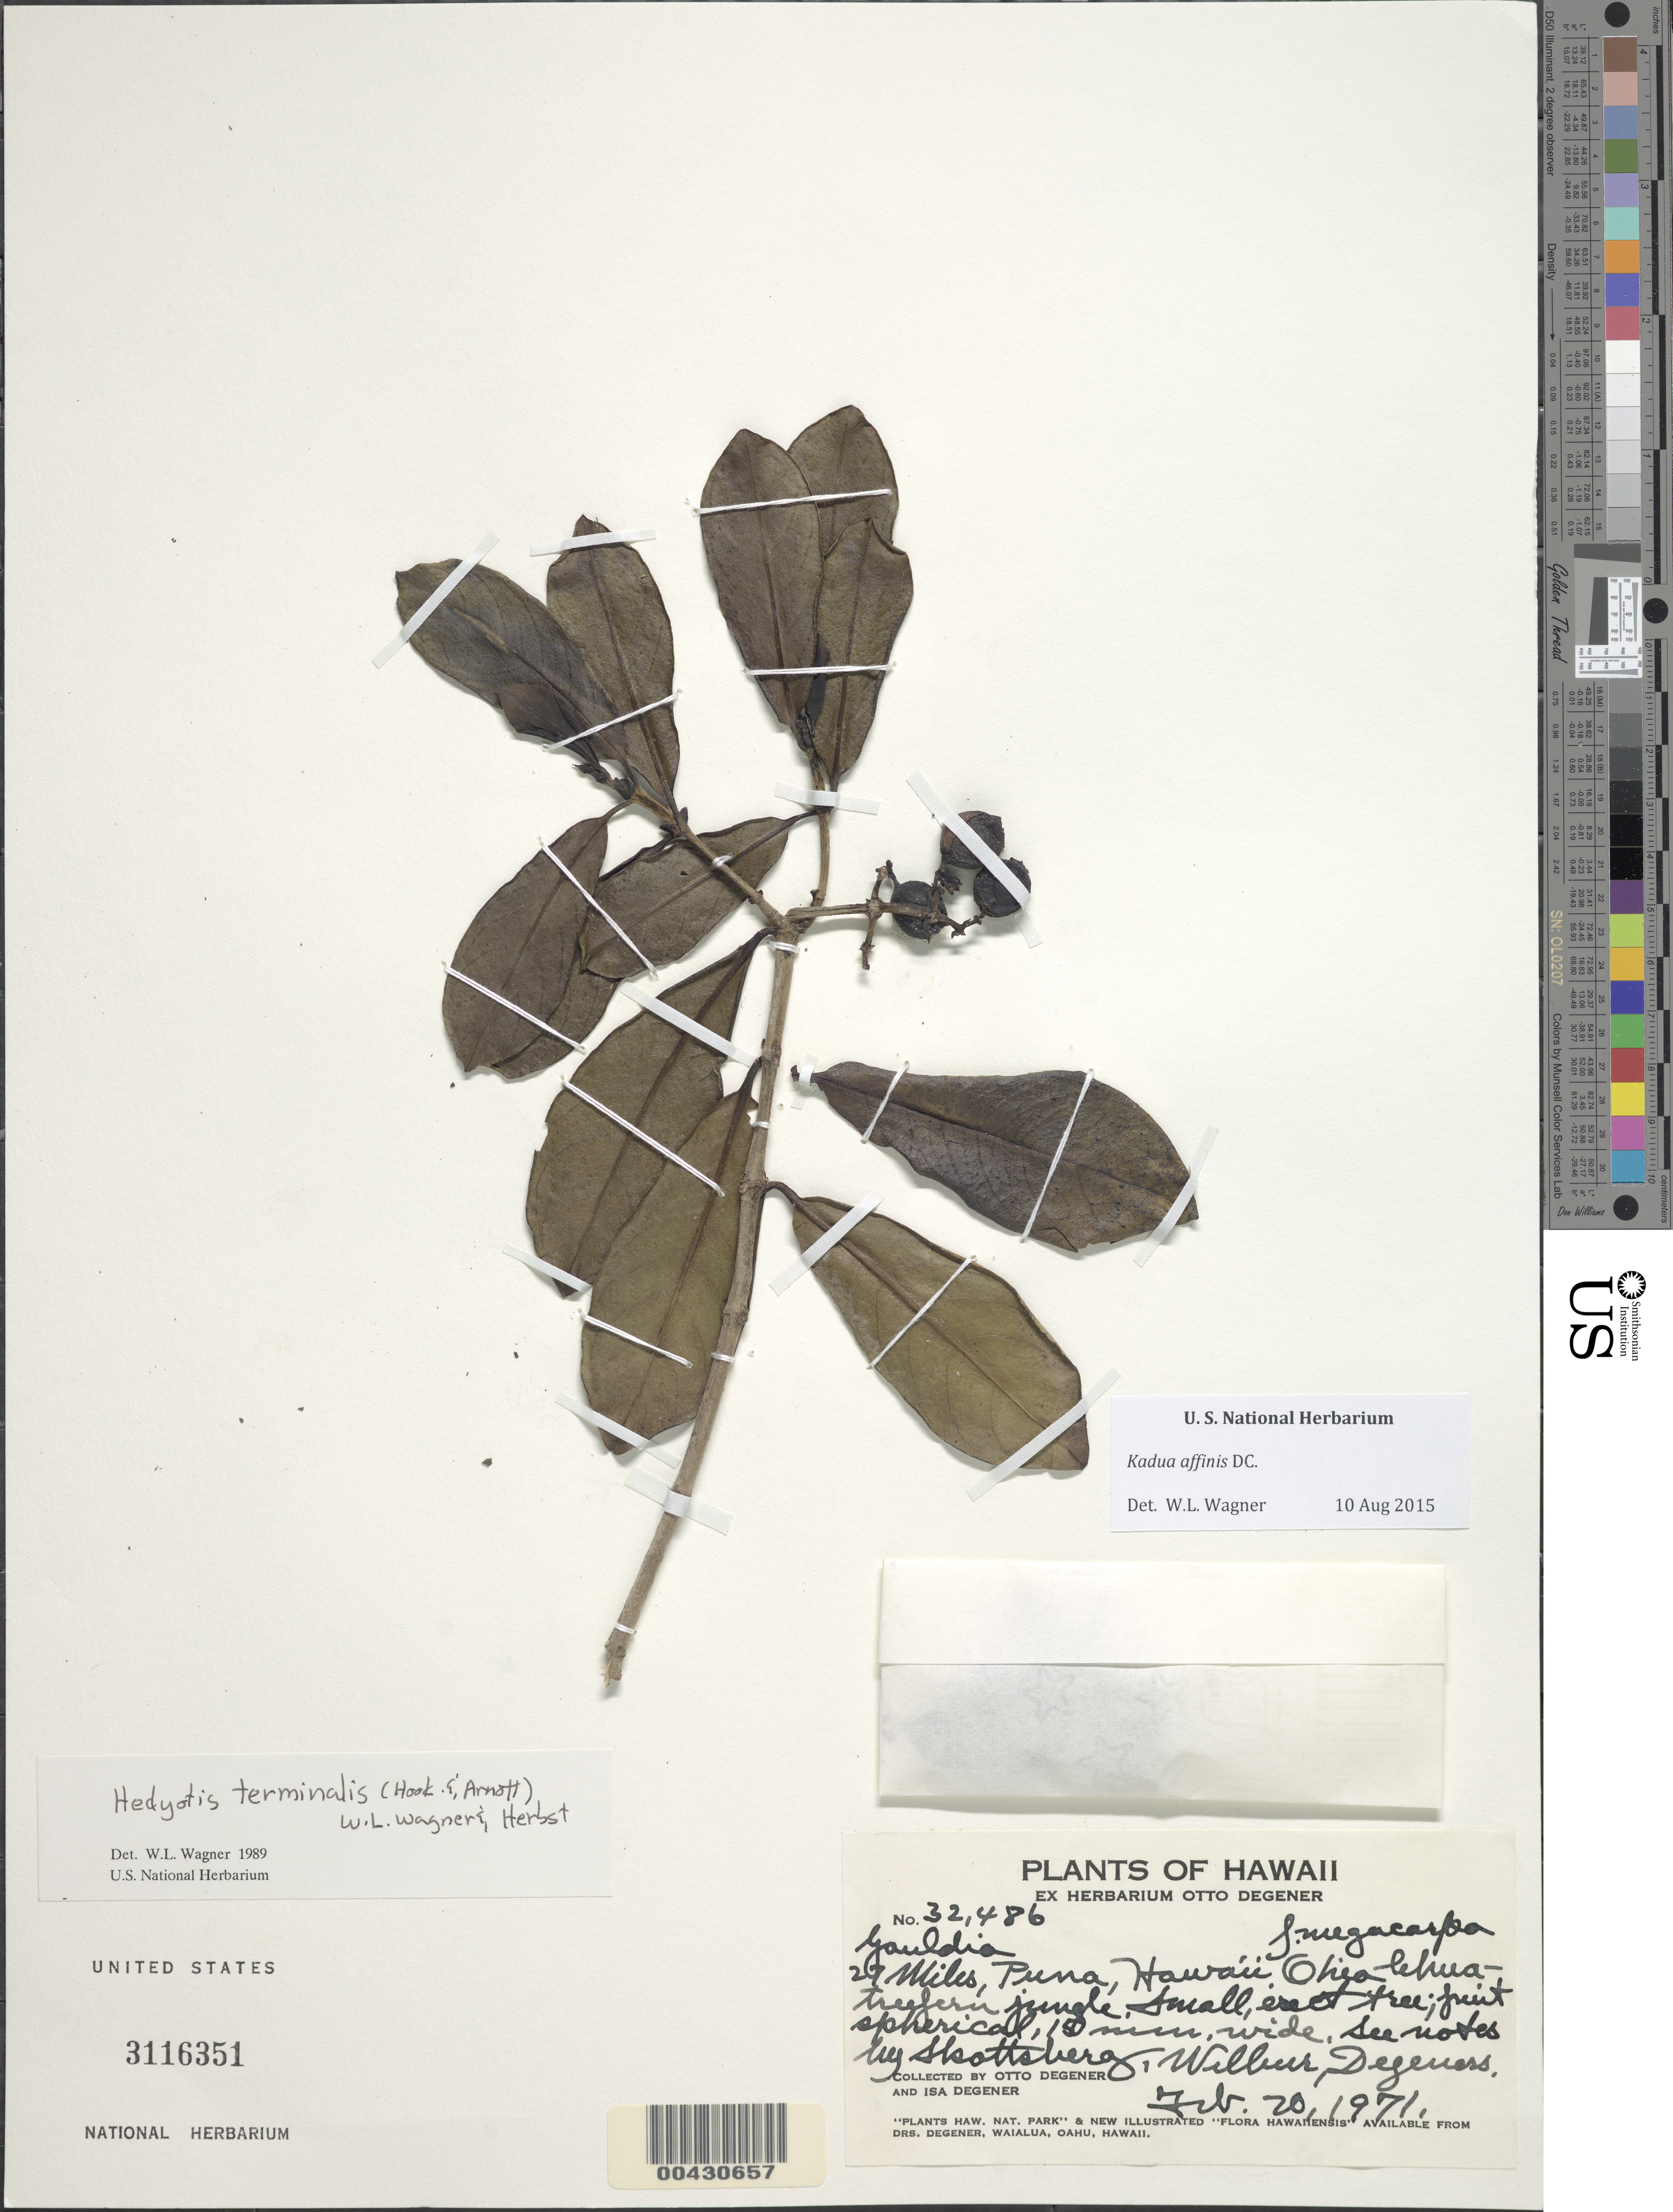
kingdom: Plantae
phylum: Tracheophyta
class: Magnoliopsida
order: Gentianales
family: Rubiaceae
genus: Kadua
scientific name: Kadua affinis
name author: DC.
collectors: O. Degener & I. Degener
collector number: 32486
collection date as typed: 20 Feb 1971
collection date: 1971-02-20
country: United States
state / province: Hawaii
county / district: Hawaii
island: Hawaii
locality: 27 Miles, Puna, Ohialehua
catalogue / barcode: US 3116351